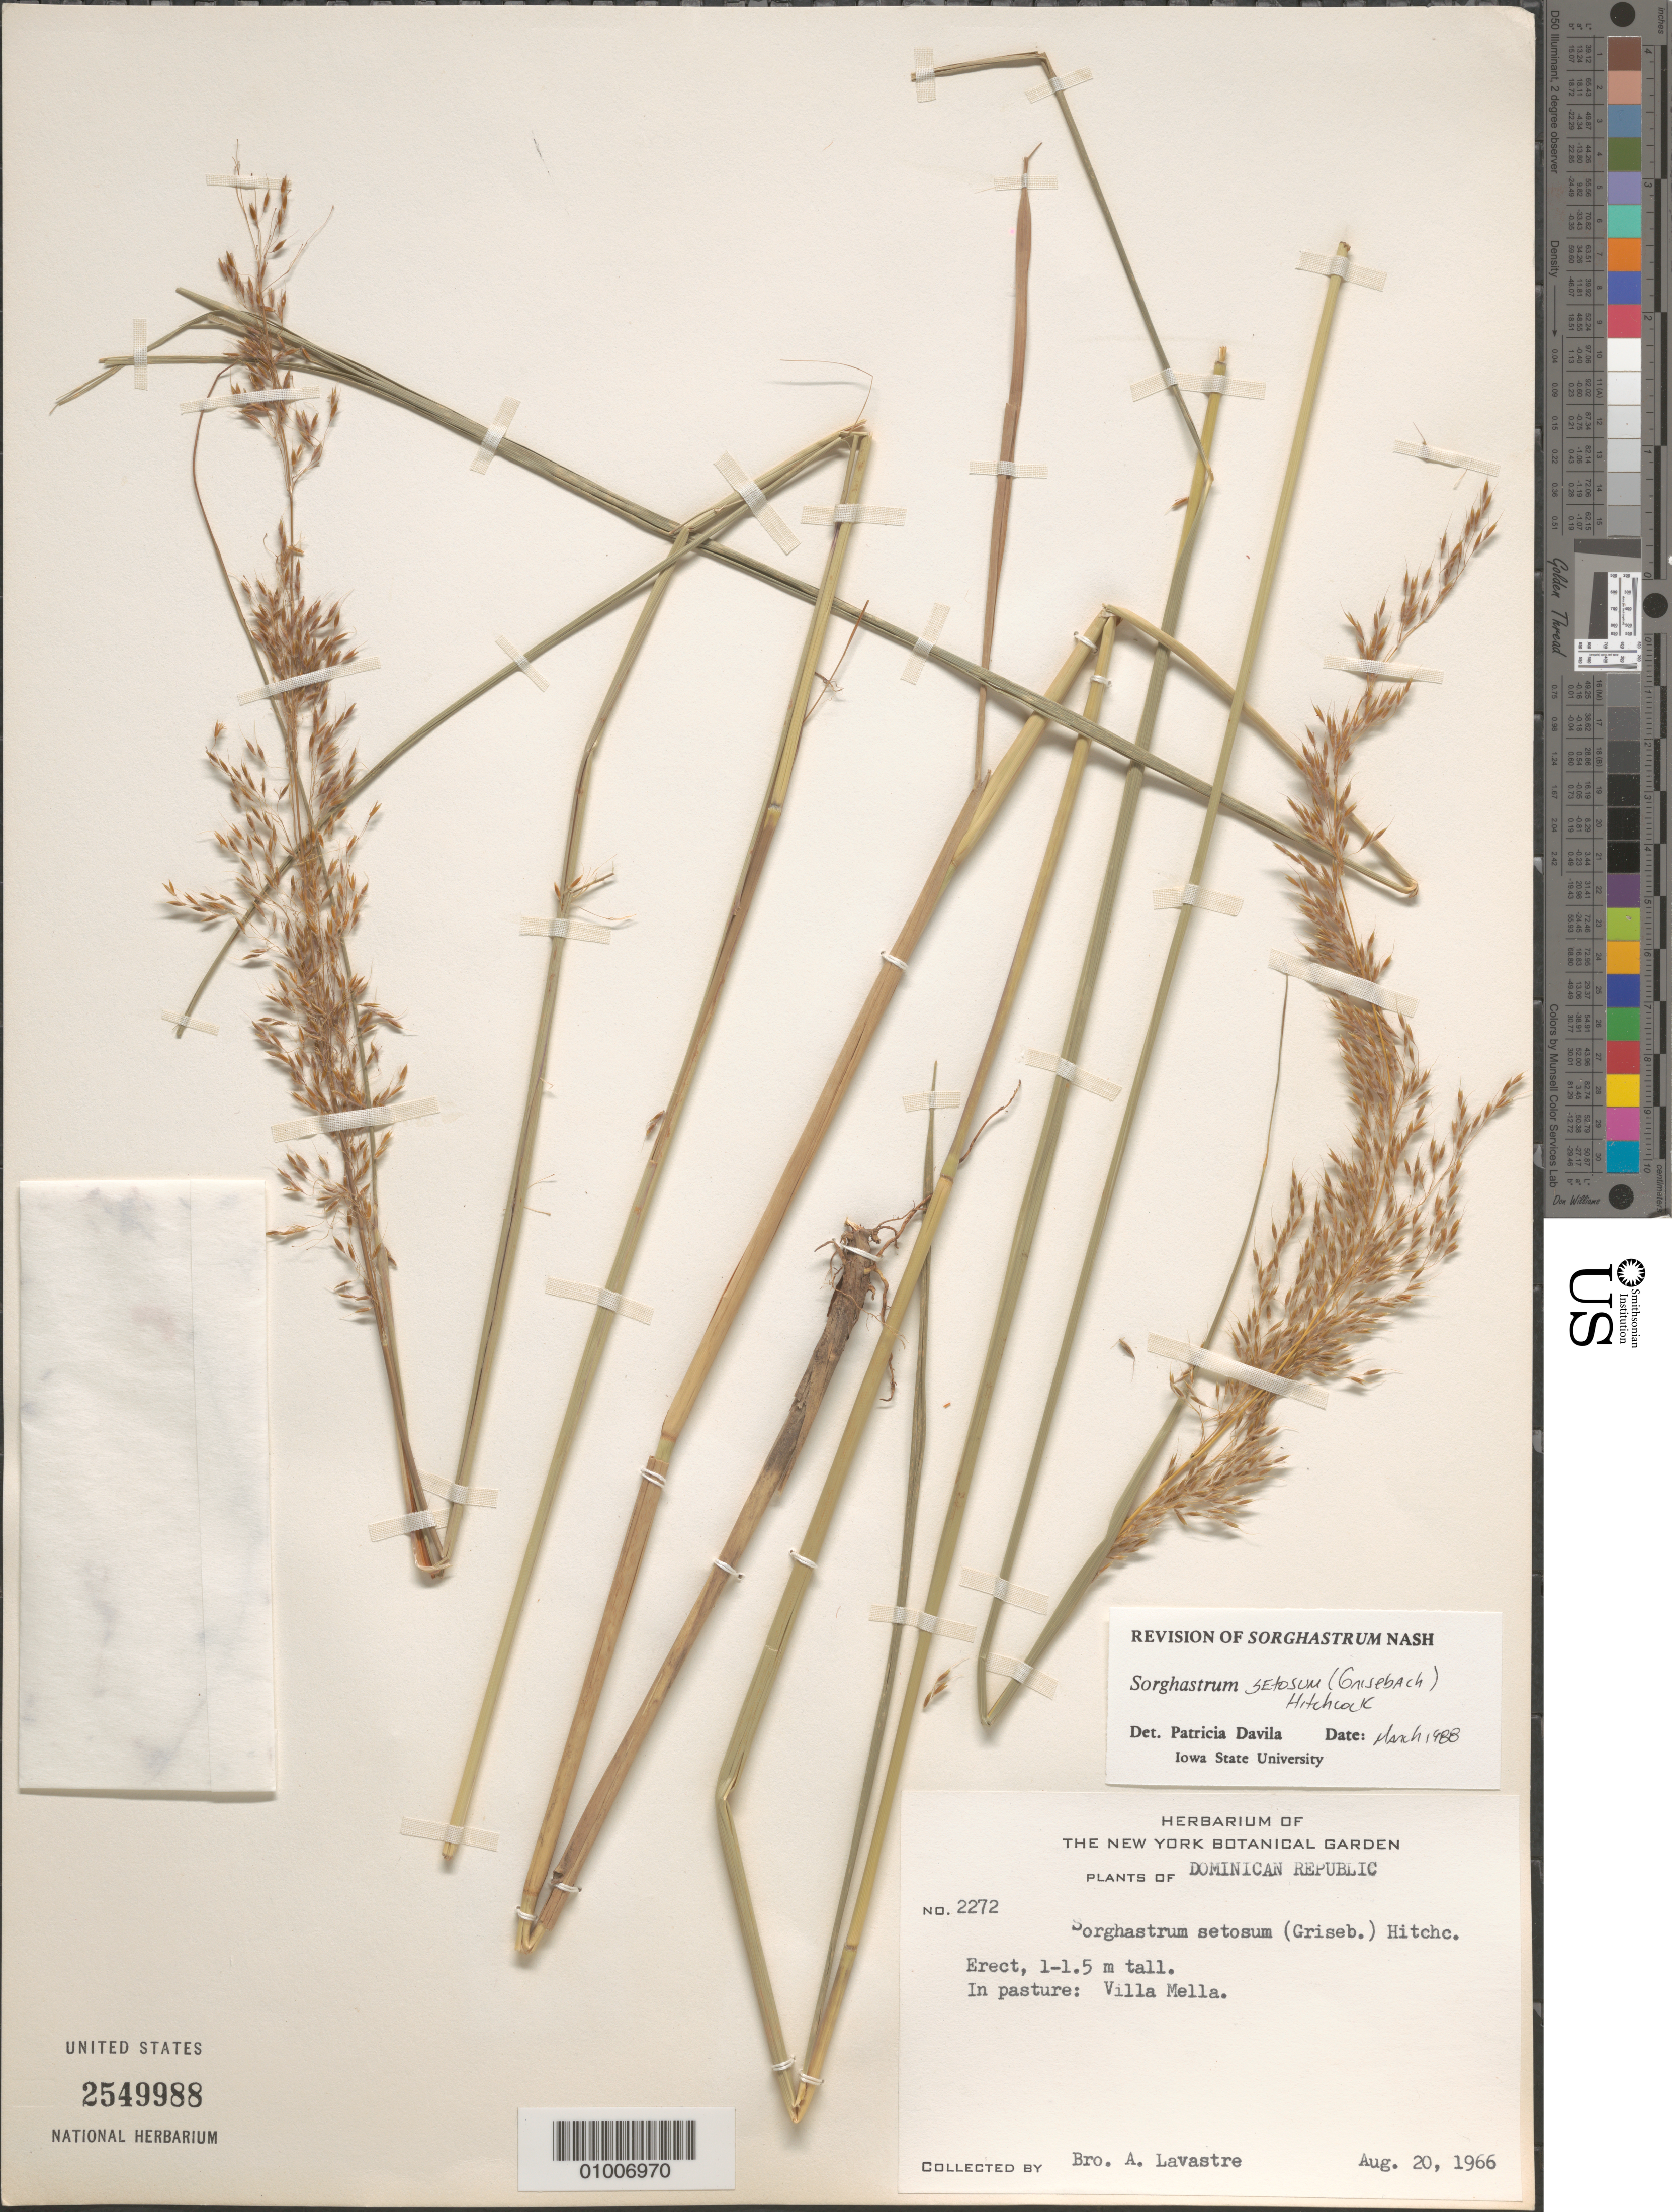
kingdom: Plantae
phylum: Tracheophyta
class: Liliopsida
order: Poales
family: Poaceae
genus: Sorghastrum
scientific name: Sorghastrum setosum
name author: (Griseb.) Hitchc.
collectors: B. Lavastre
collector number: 2272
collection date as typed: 20 Aug 1966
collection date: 1966-08-20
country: Dominican Republic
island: Hispaniola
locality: In pasture: Villa Mella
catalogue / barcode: US 2549988